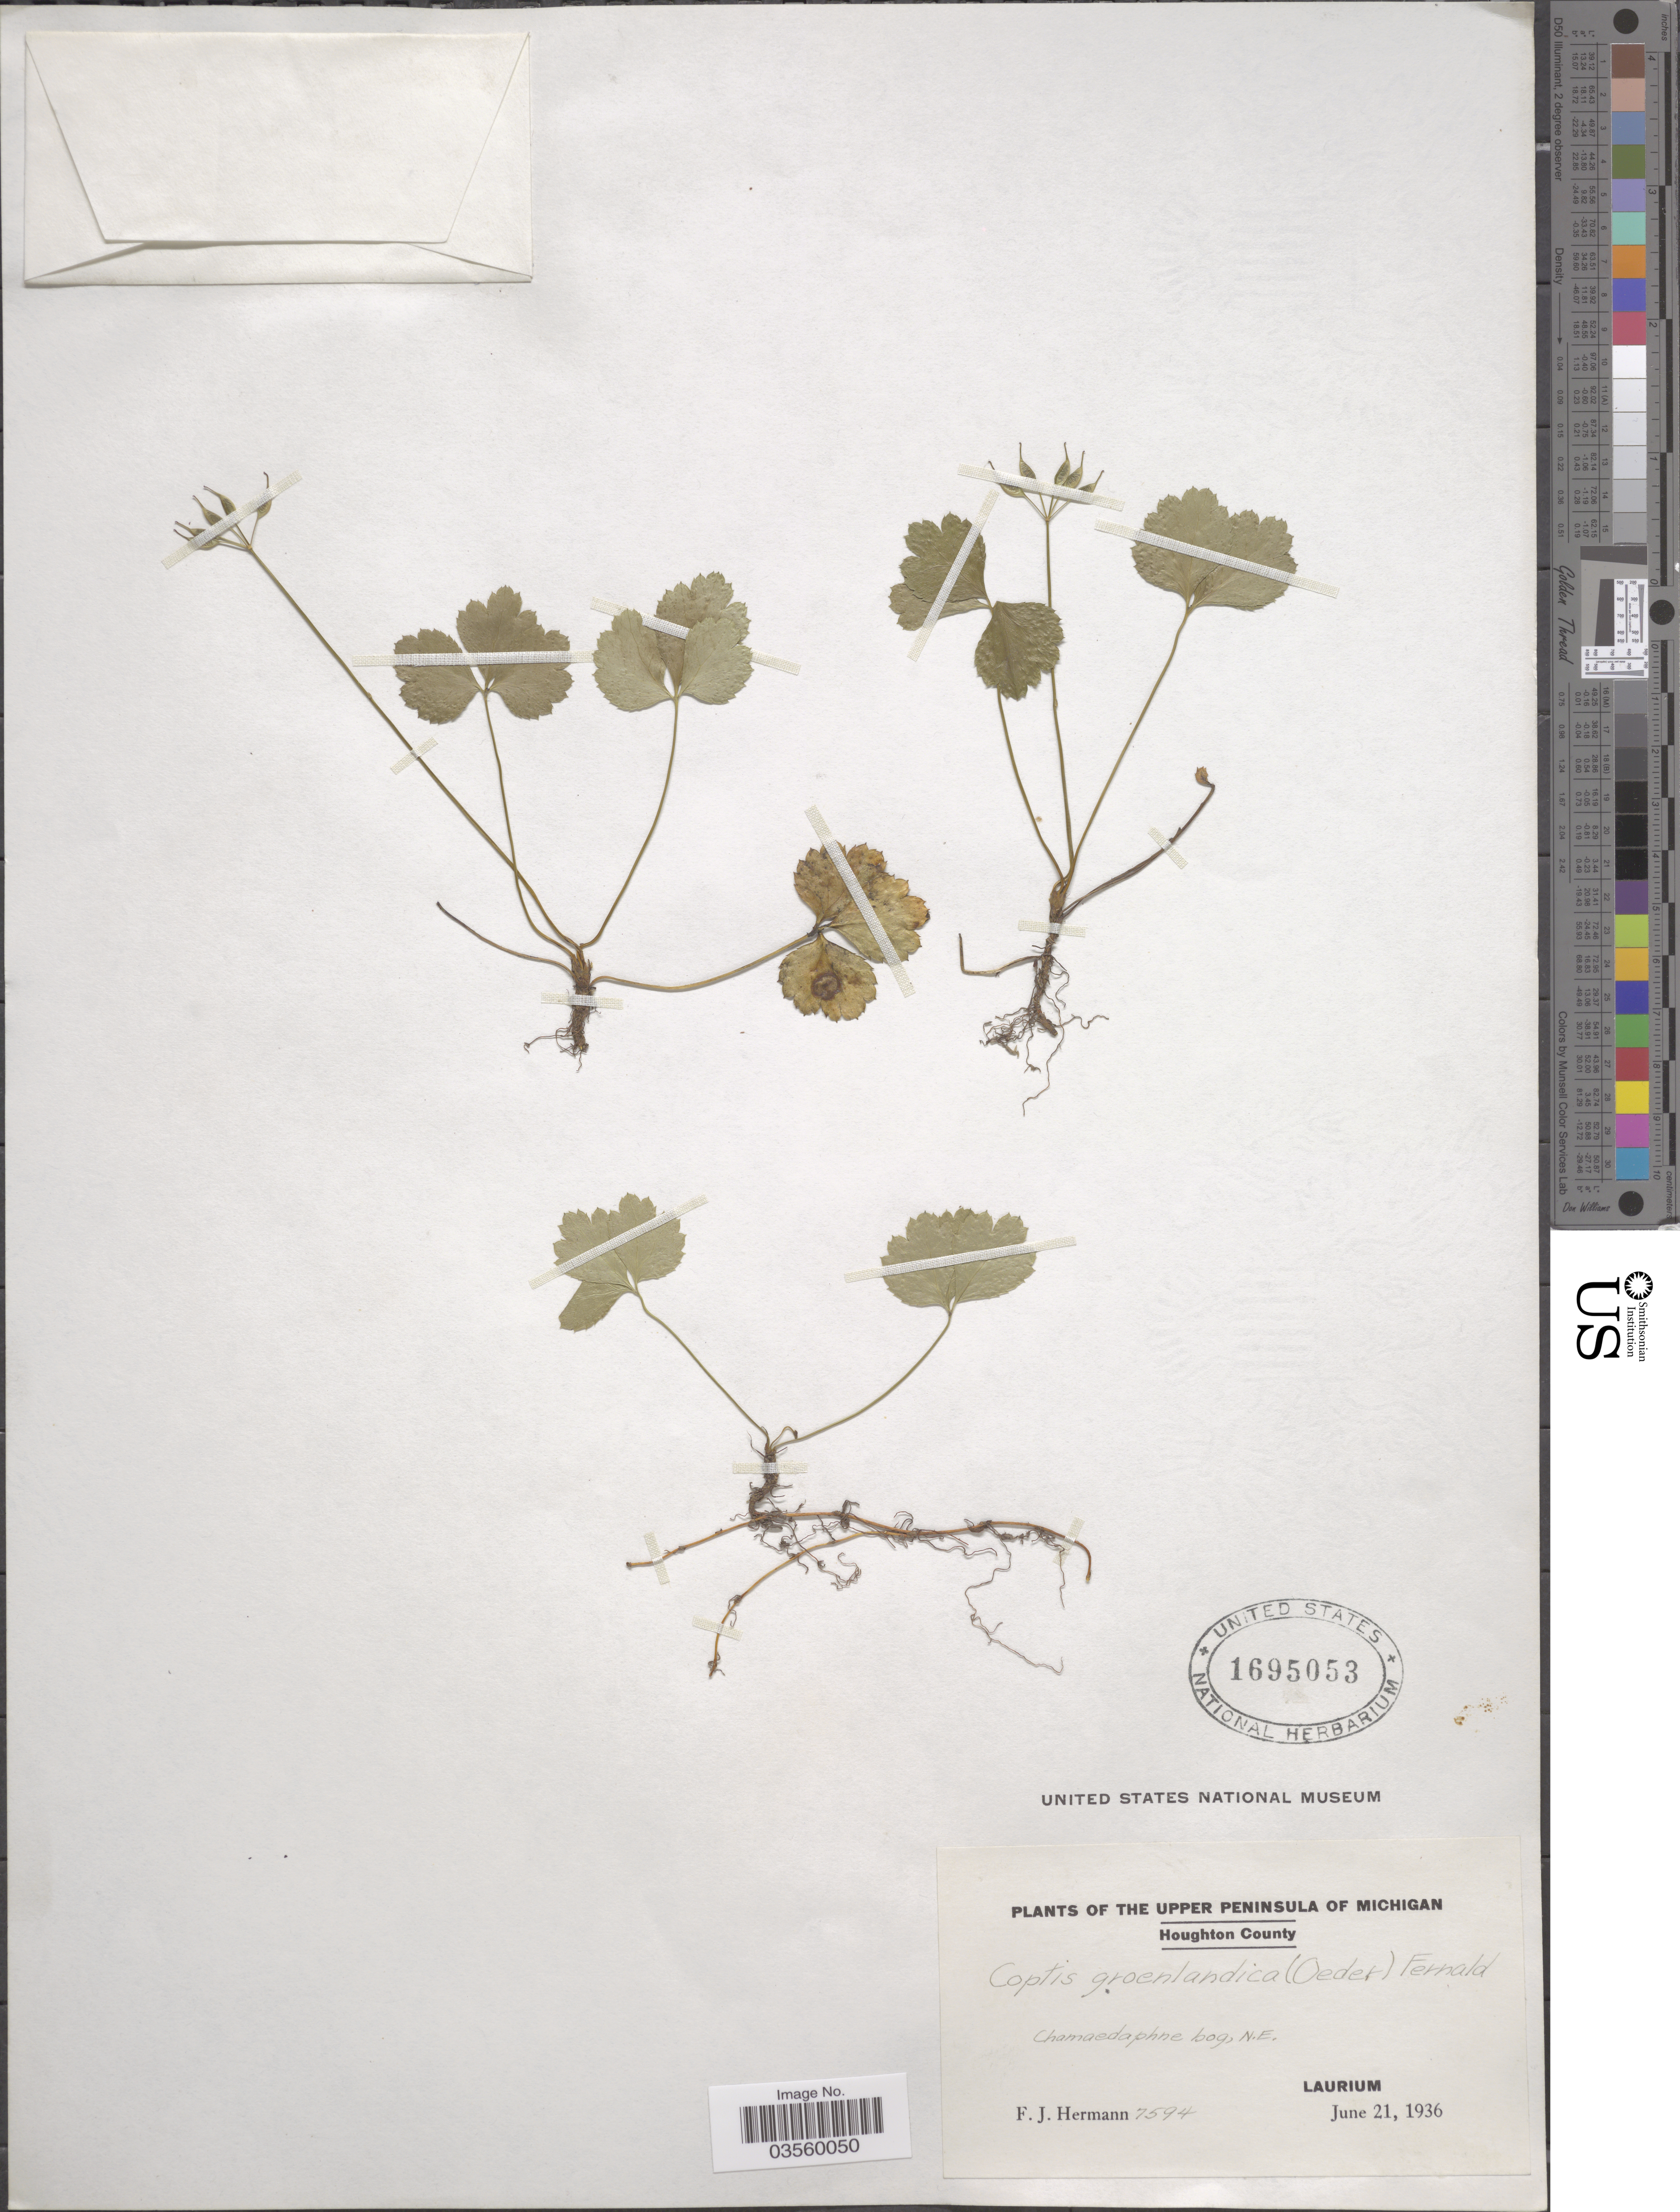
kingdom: Plantae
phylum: Tracheophyta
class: Magnoliopsida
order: Ranunculales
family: Ranunculaceae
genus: Coptis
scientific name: Coptis trifolia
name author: (L.) Salisb.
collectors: F. J. Hermann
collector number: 7594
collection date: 1936-06-21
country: United States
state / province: Michigan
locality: The Upper Peninsula of Michigan. Houghton County. N.E. Laurium.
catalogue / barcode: US 1695053